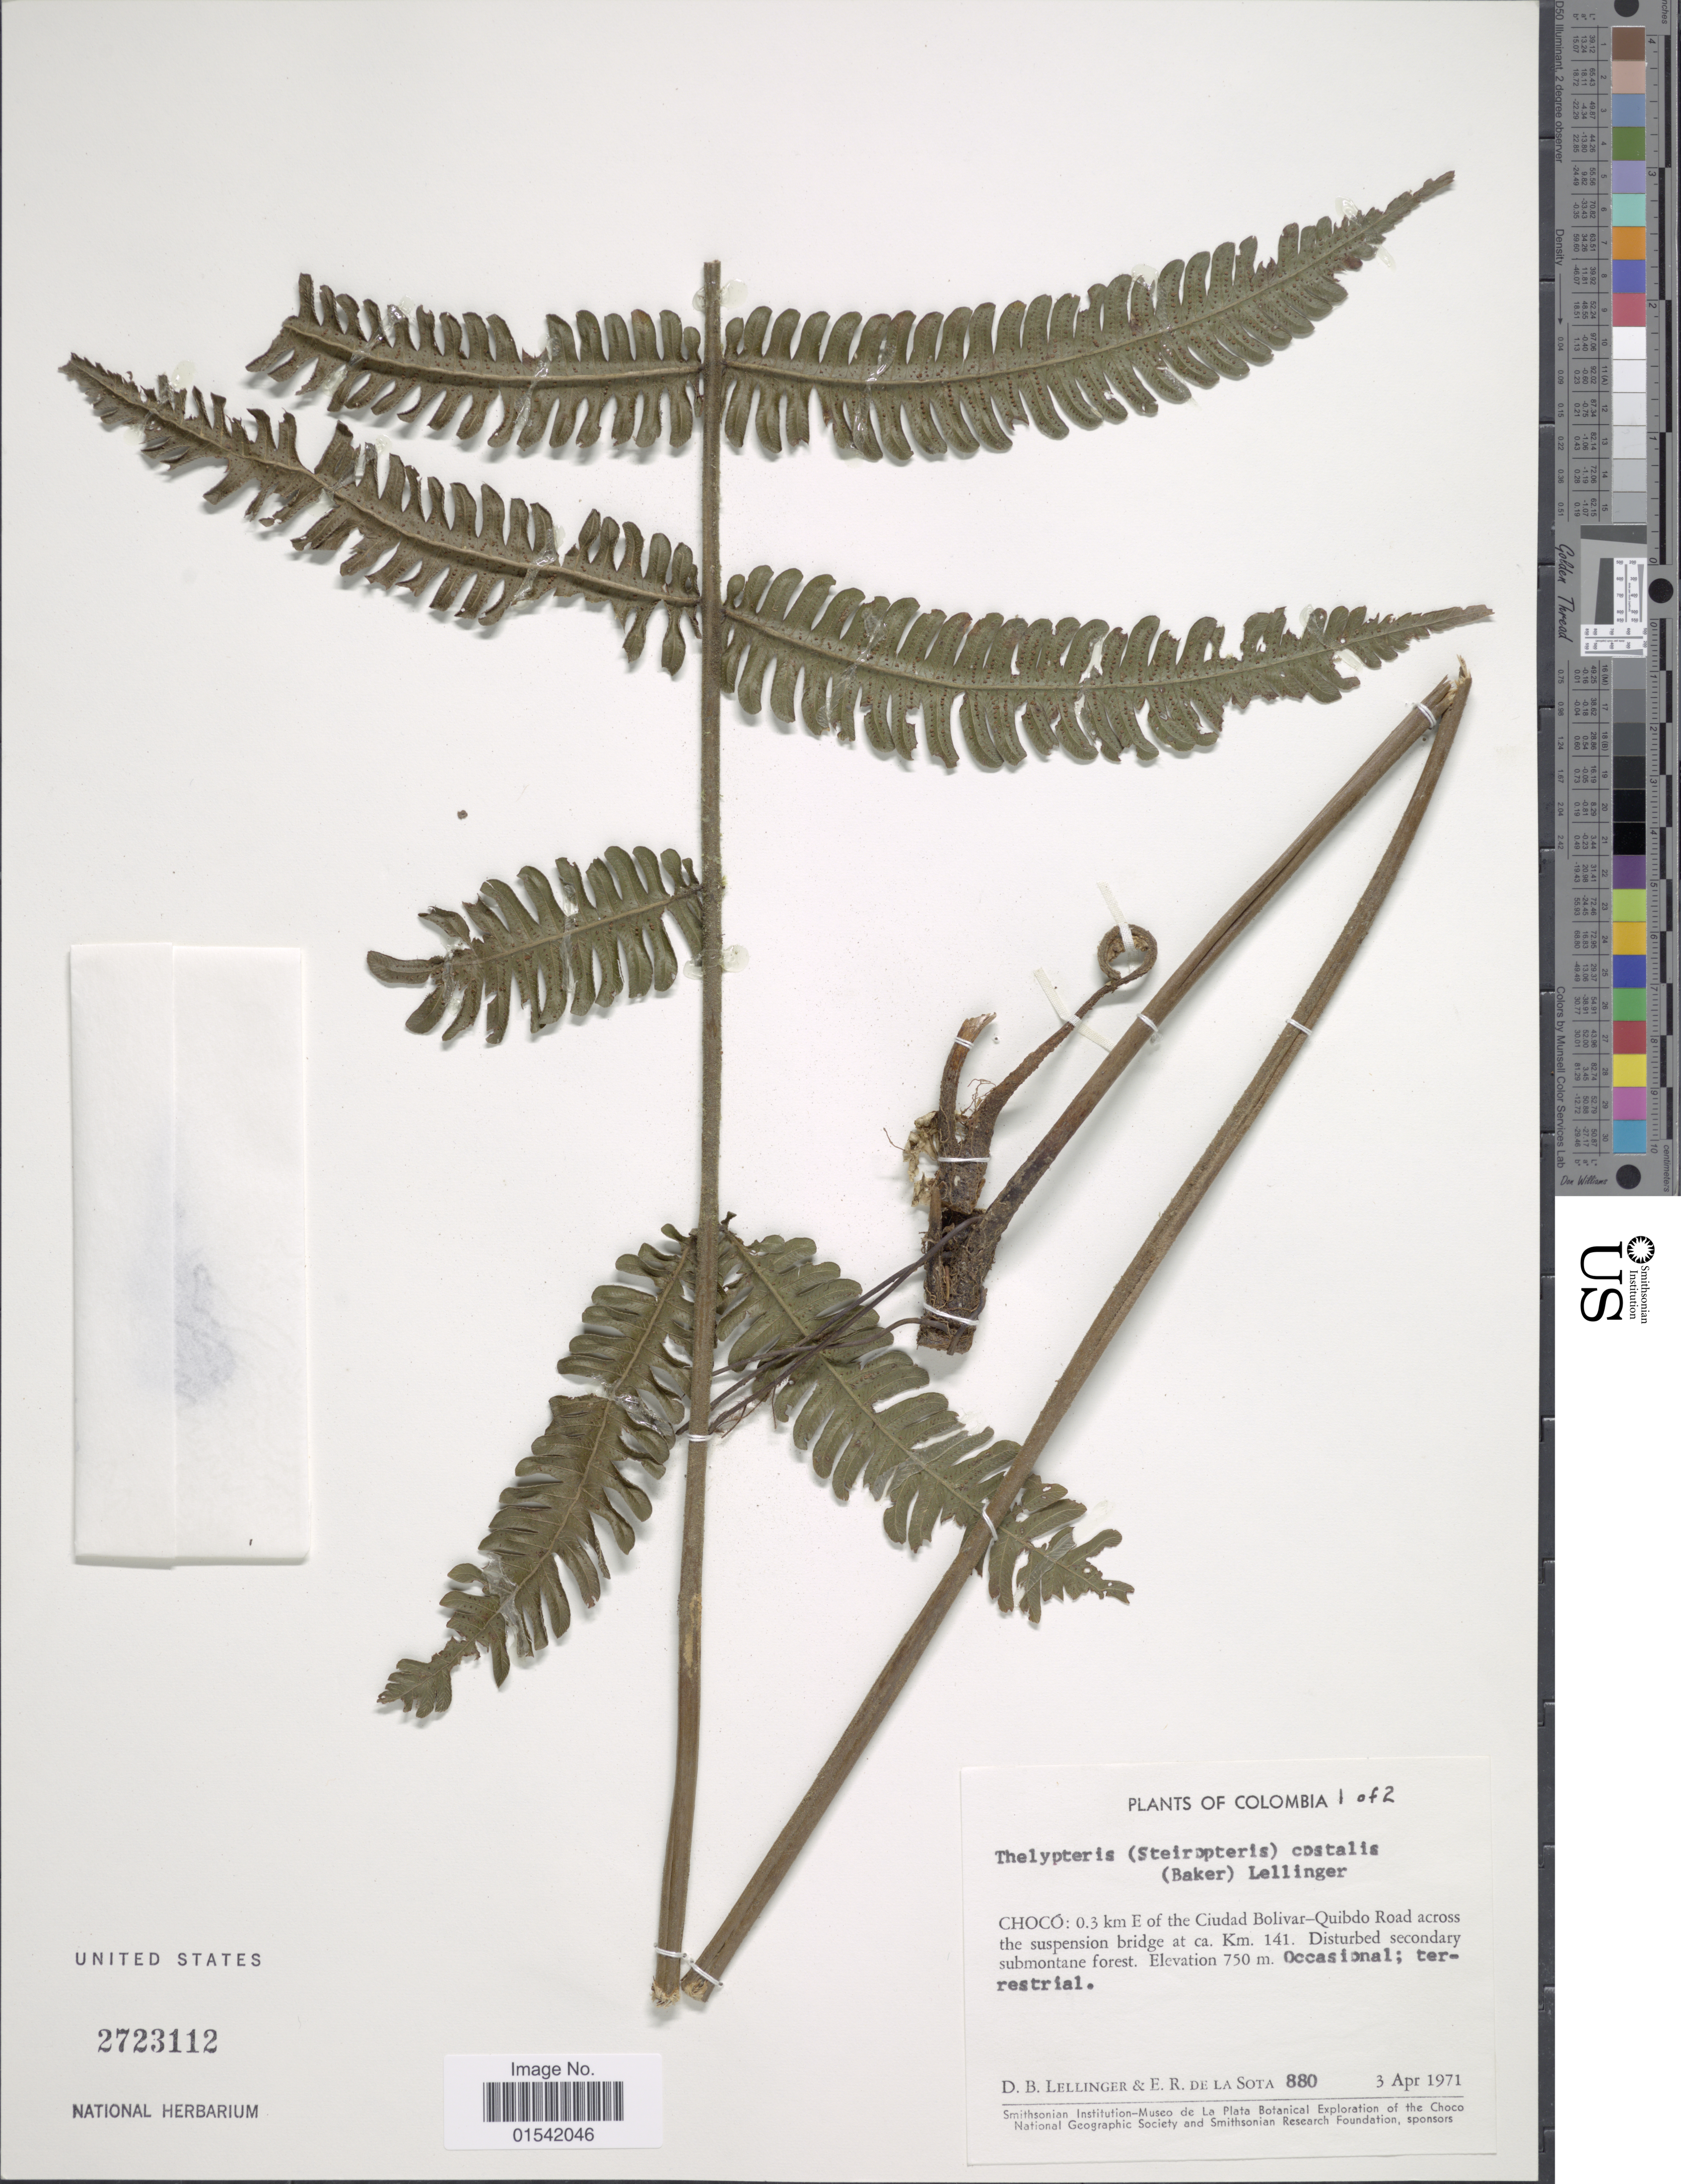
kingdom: Plantae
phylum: Tracheophyta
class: Polypodiopsida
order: Polypodiales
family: Thelypteridaceae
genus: Steiropteris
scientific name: Steiropteris leprieurii var. subcostalis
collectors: D. B. Lellinger & E. R. de la Sota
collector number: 880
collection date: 1971-04-03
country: Colombia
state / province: Chocó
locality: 0.3 km E of the Ciudad Bolivar-Quibdo Road across the suspension bridge at ca. Km. 141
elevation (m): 750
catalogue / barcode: US 2723112